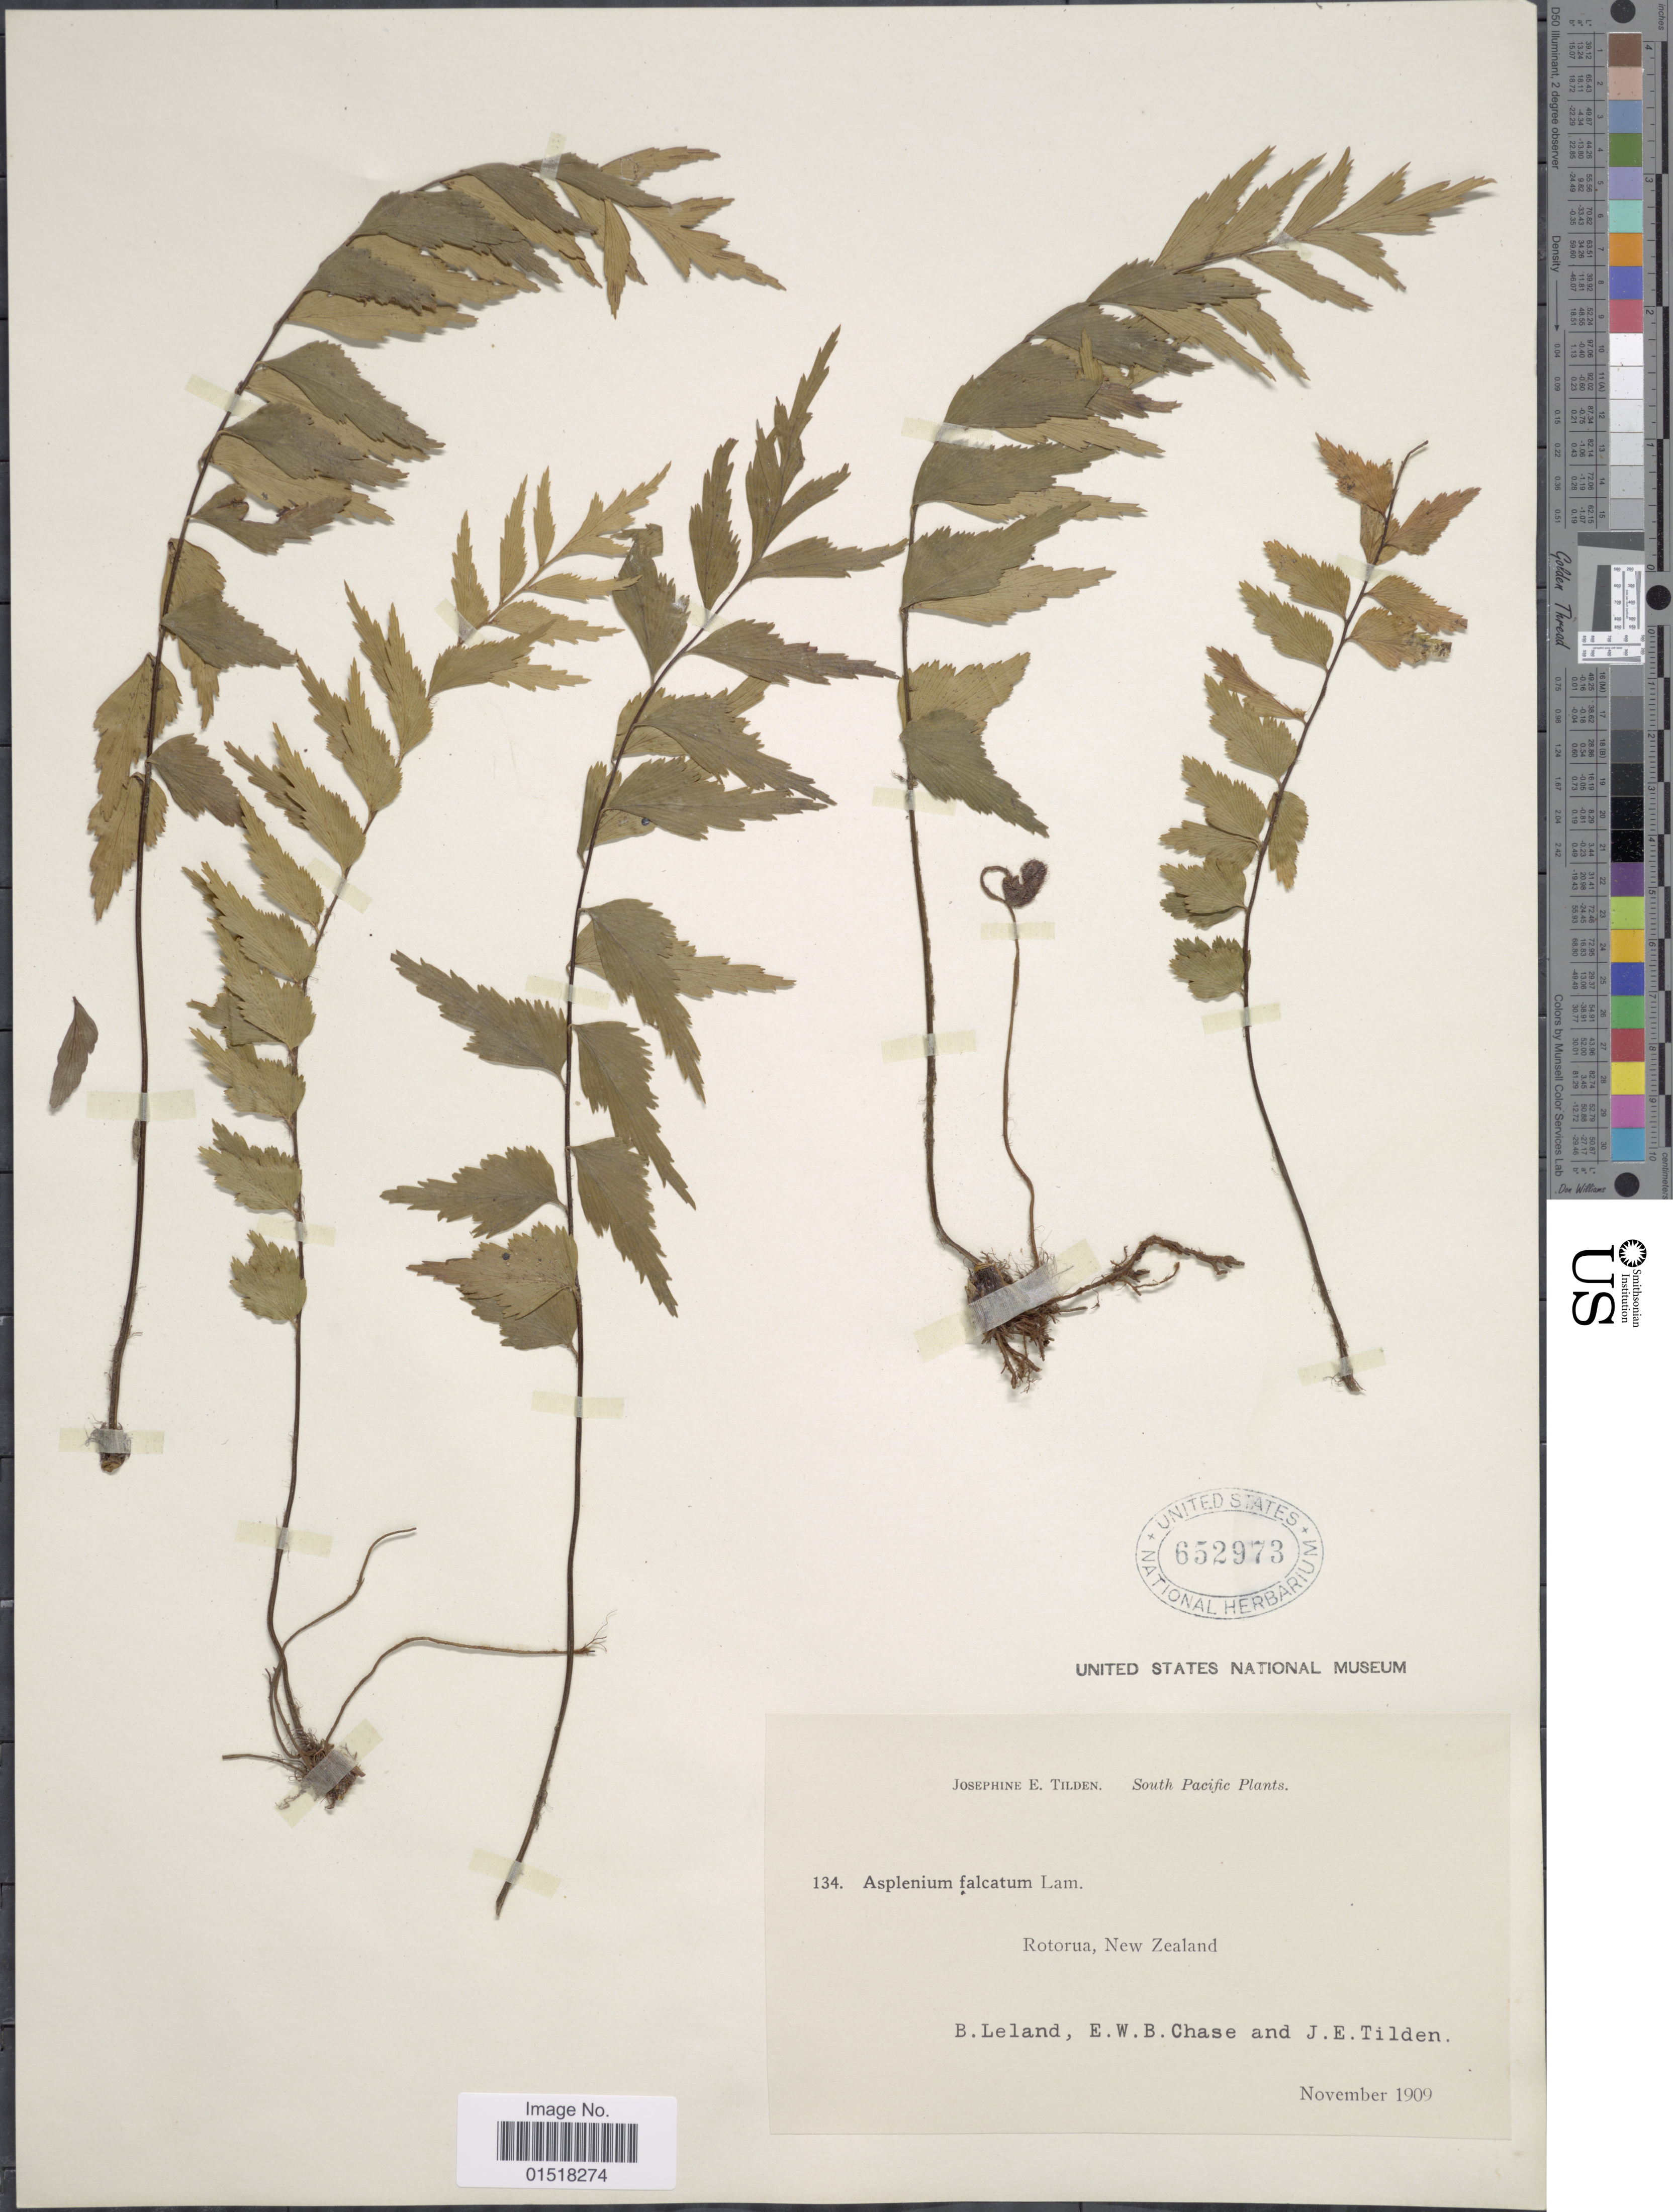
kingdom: Plantae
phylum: Tracheophyta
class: Polypodiopsida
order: Polypodiales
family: Aspleniaceae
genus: Asplenium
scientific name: Asplenium polyodon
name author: G. Forst.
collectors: B. Leland, E. W. Chase & J. E. Tilden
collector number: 134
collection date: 1909-11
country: New Zealand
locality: South Pacific. Rotorua.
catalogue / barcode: US 652973